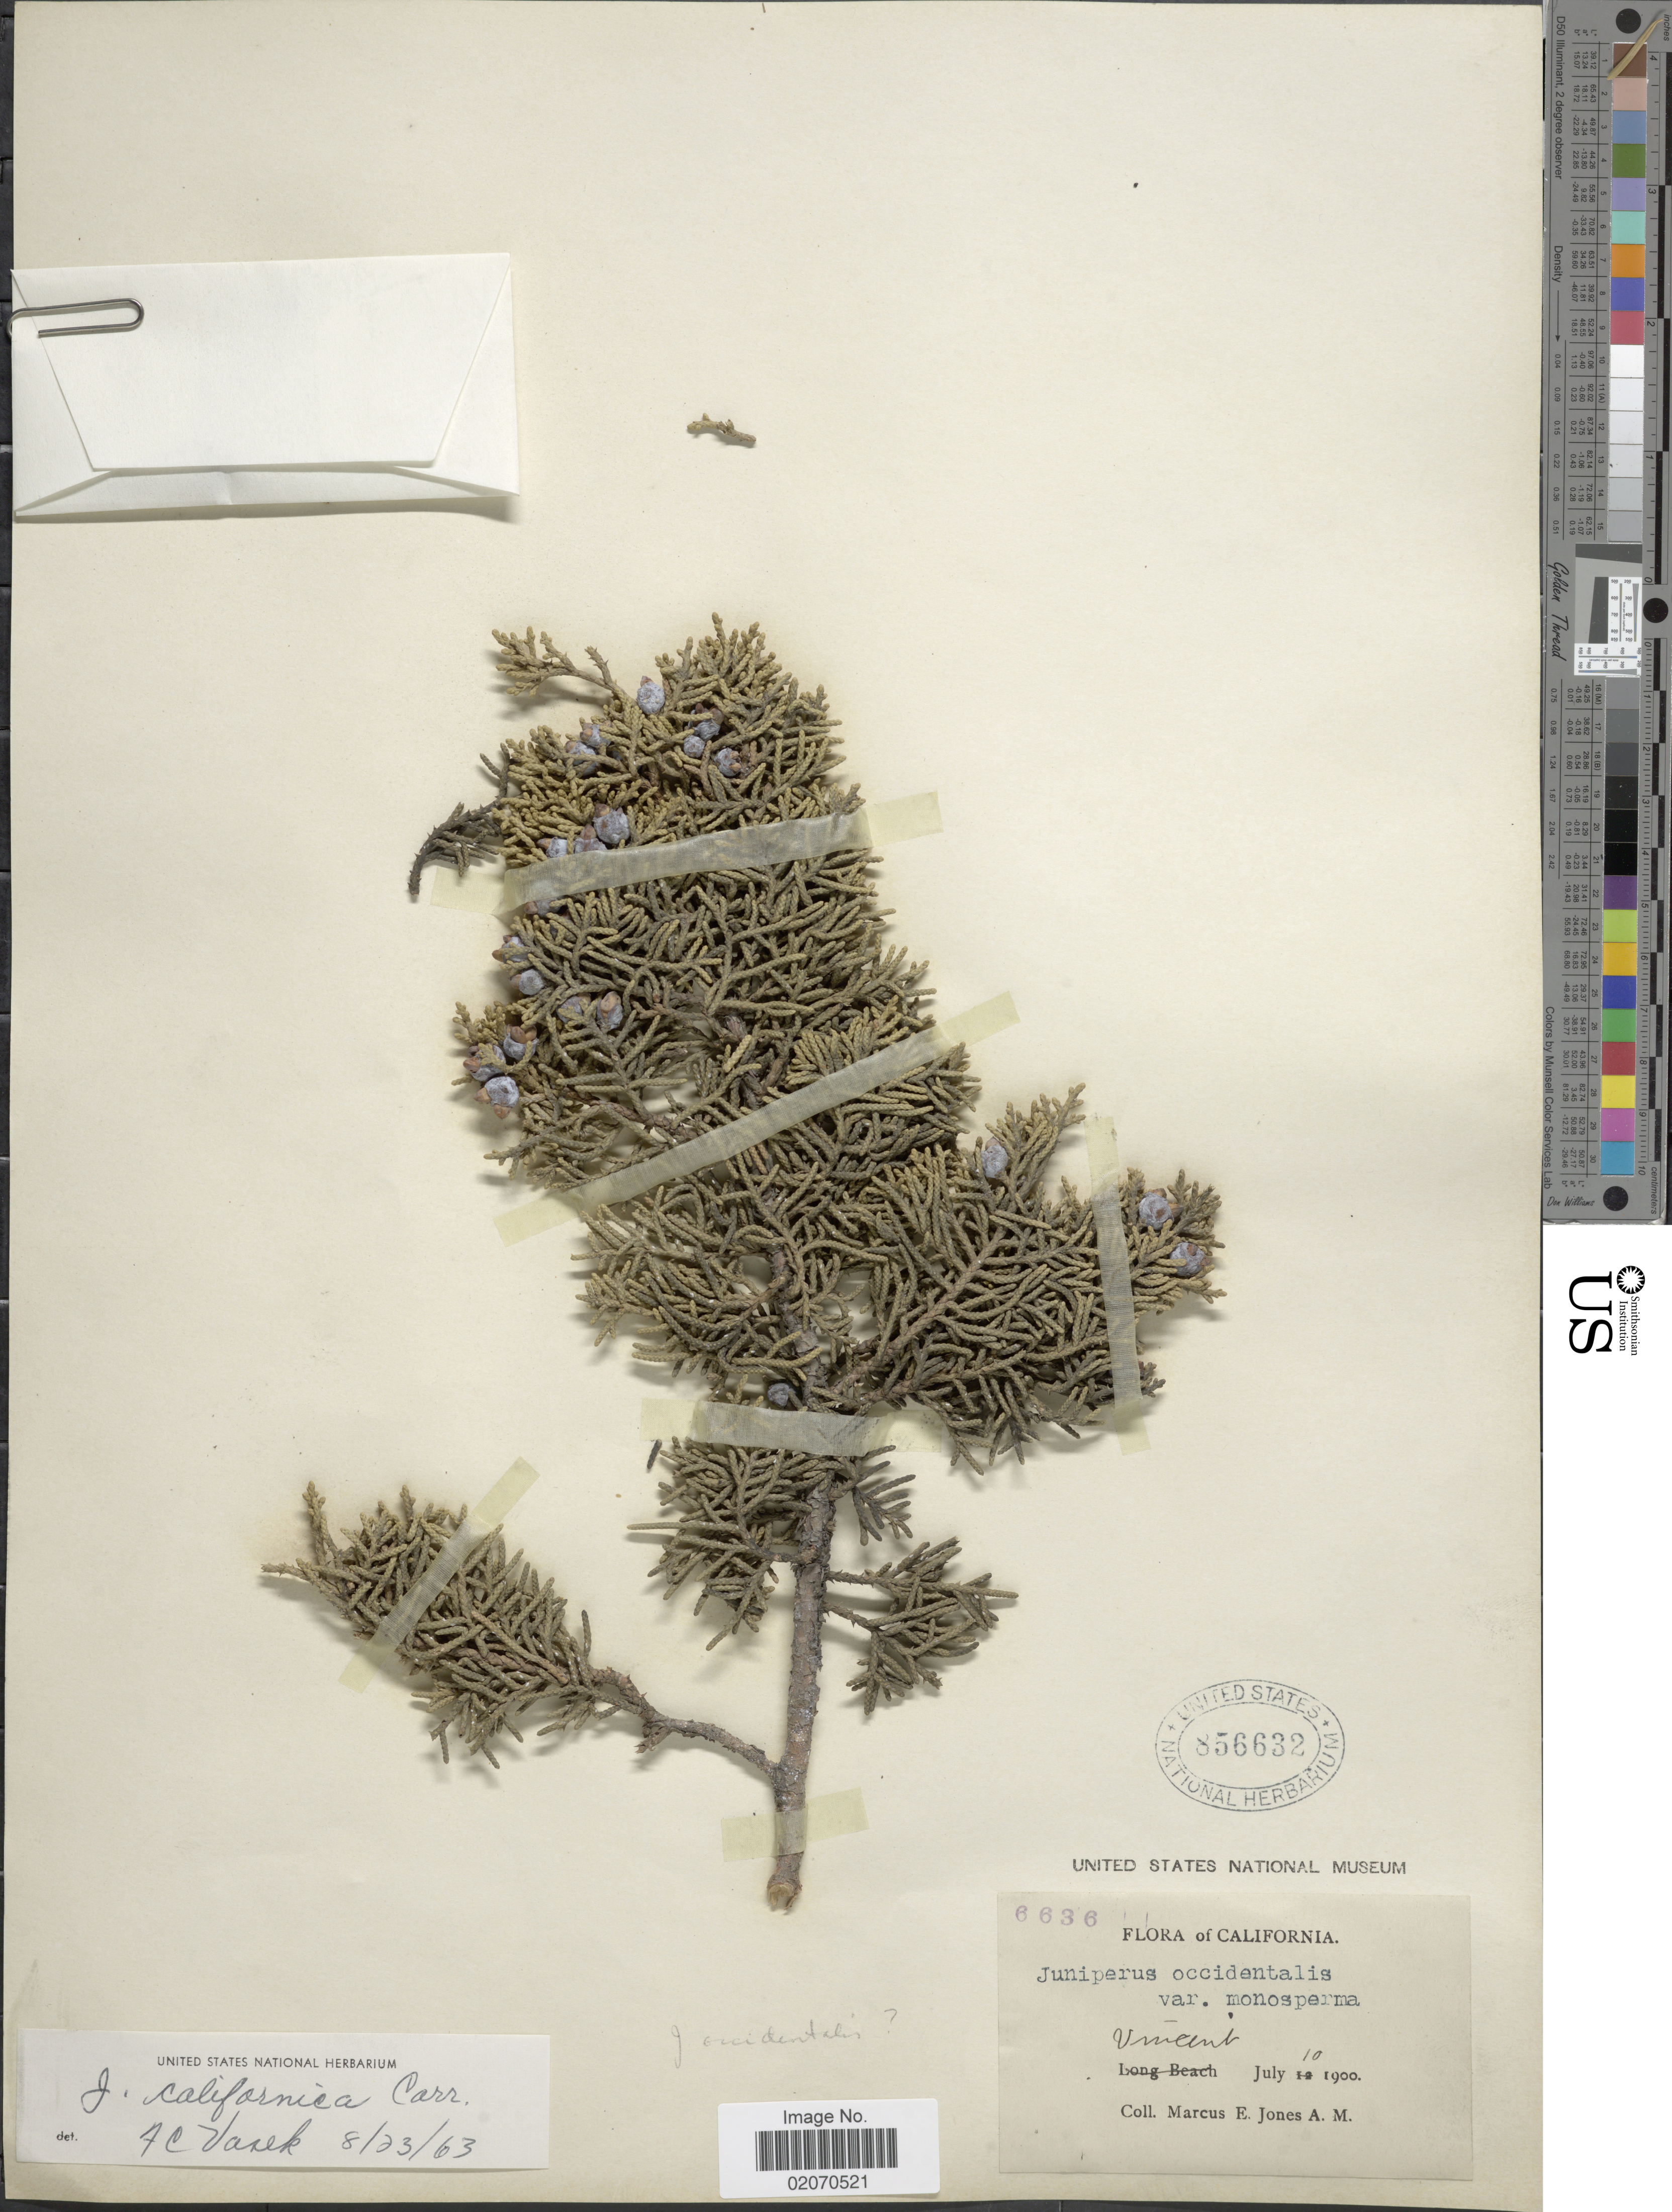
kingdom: Plantae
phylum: Tracheophyta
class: Pinopsida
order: Pinales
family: Cupressaceae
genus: Juniperus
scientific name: Juniperus californica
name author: Carrière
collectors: M. E. Jones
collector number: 6636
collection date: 1900-07-10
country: United States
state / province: California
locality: Vincent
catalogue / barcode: US 856632